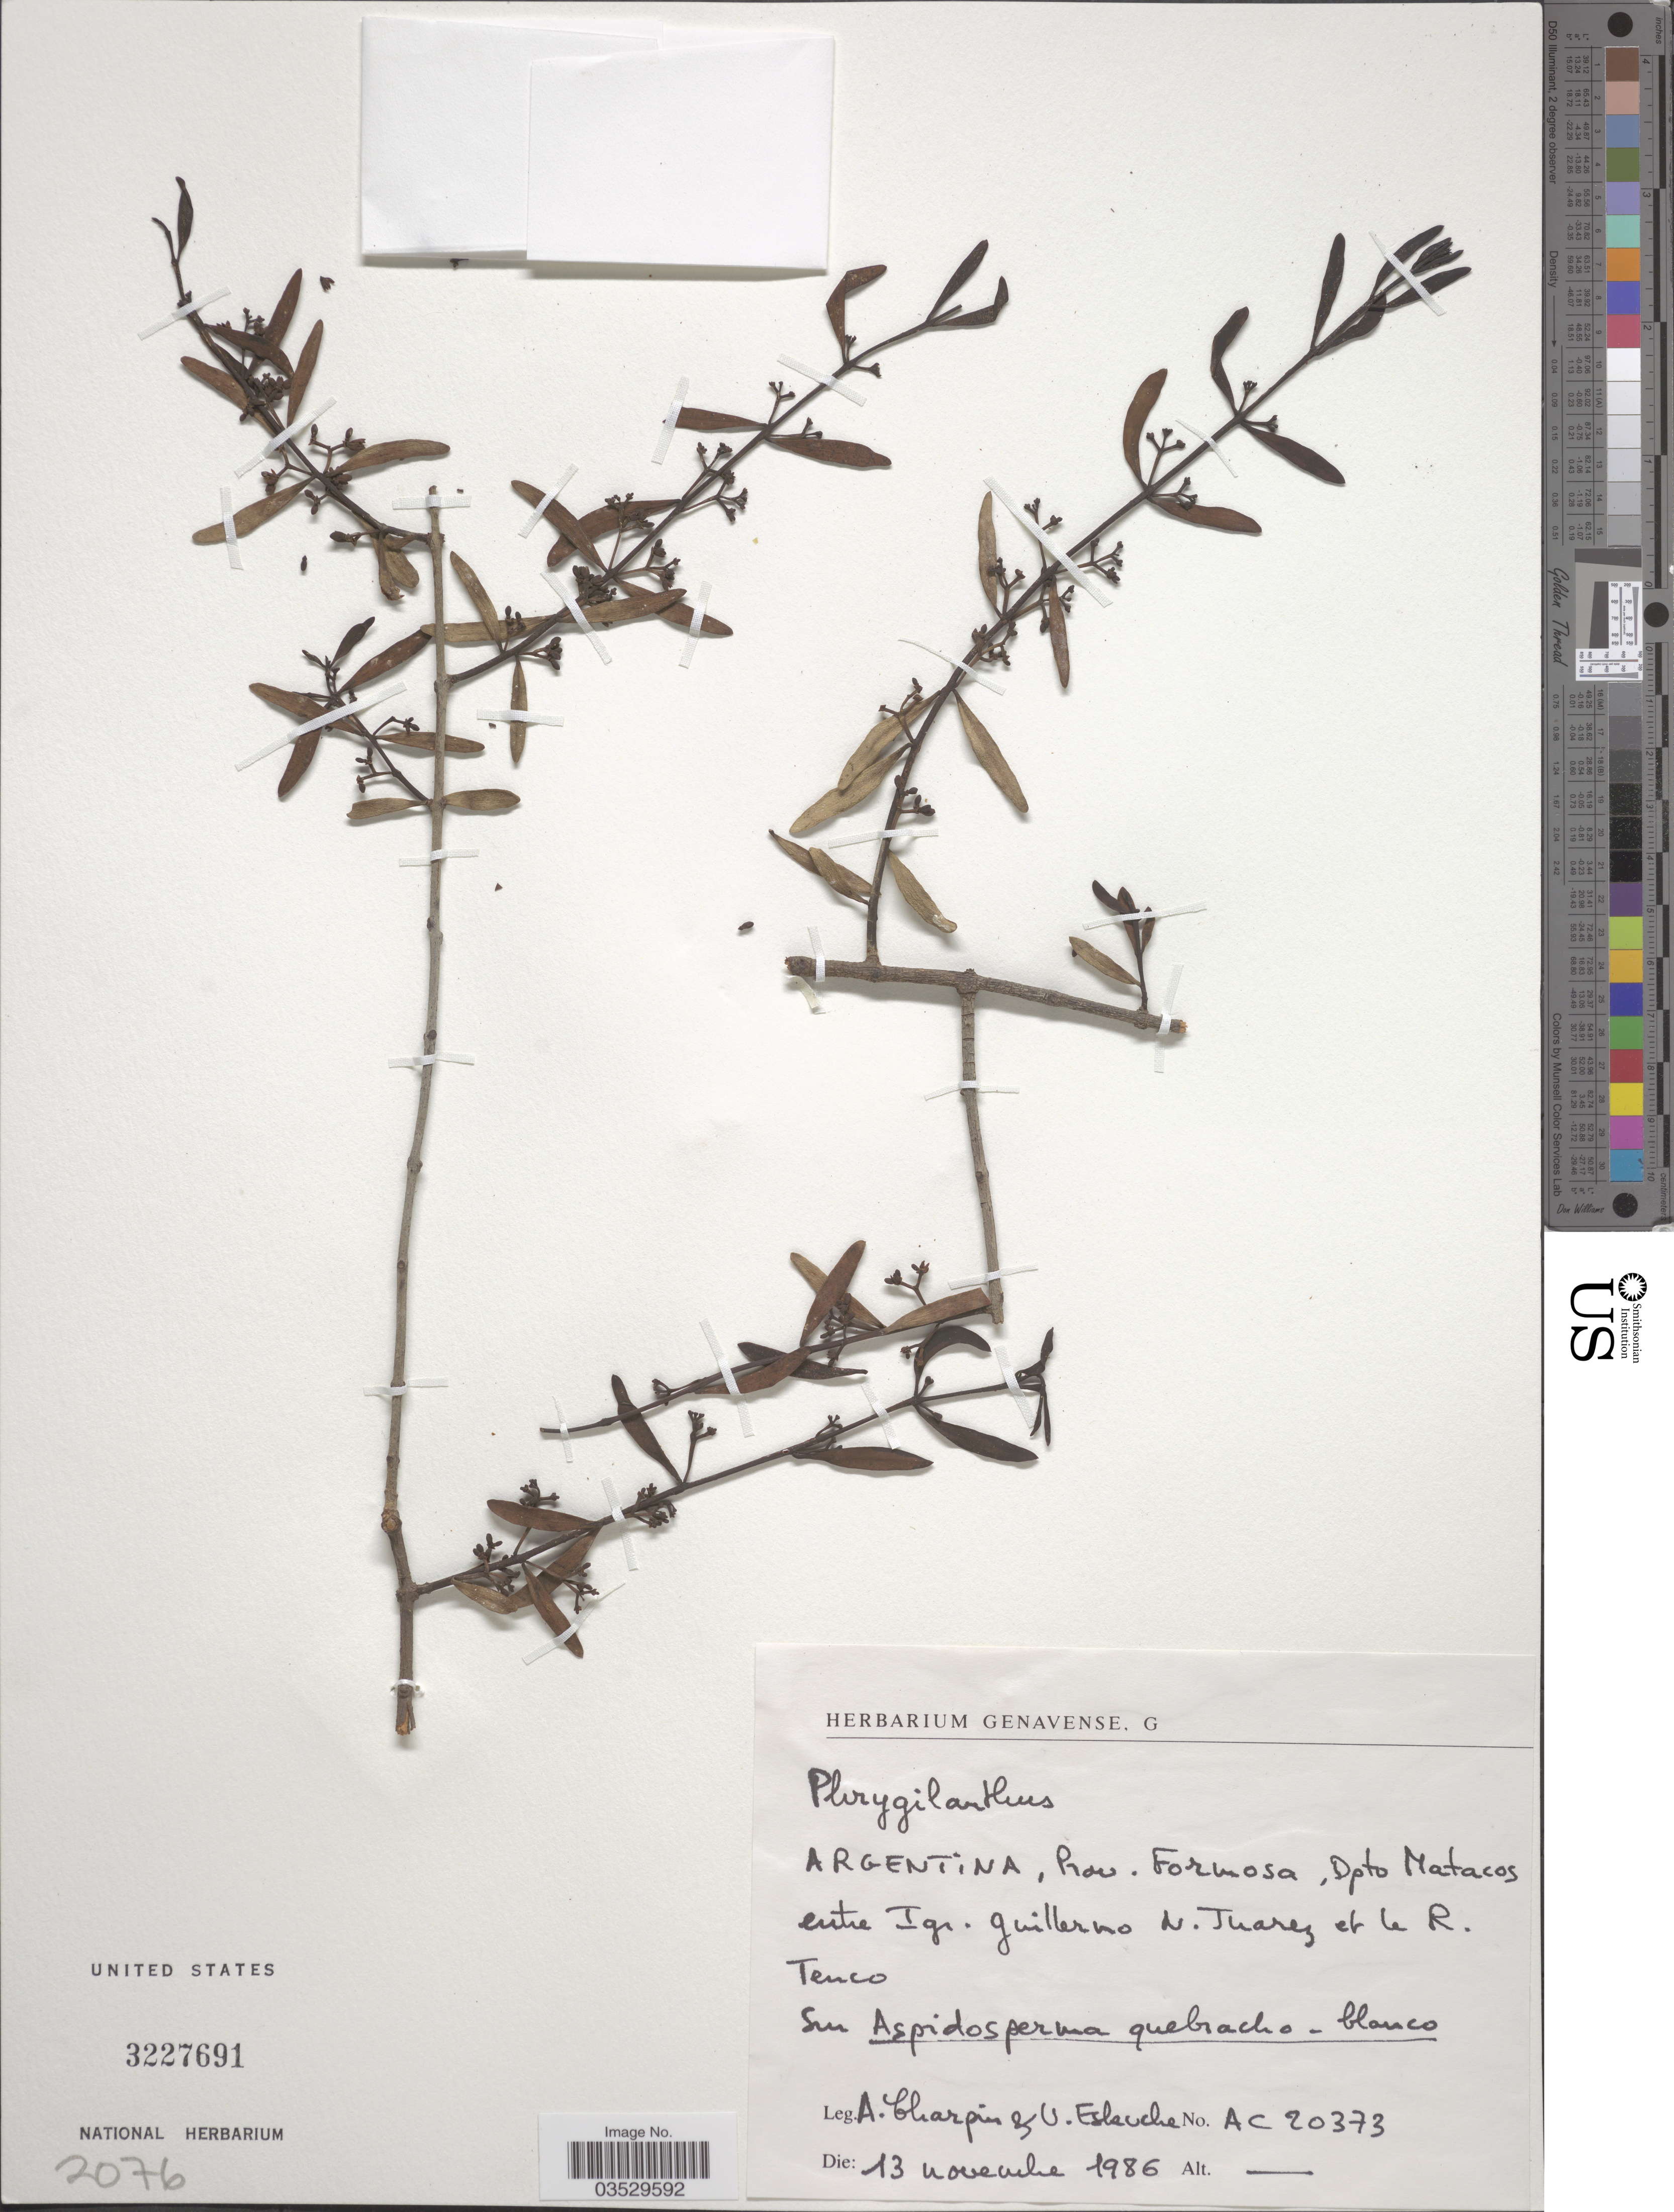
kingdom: Plantae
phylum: Tracheophyta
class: Magnoliopsida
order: Santalales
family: Loranthaceae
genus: Struthanthus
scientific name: Struthanthus uraguensis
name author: G. Don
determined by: Caraballo-Ortiz, Marcos A., (MISS), University of Mississippi (UNITED STATES)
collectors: A. Charpin & U. Esleuche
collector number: AC 20373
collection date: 1986-11-13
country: Argentina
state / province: Formosa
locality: Dpto. Matacos entre Igr. Guillermo N. Juarez et le R. Teuco.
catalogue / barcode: US 3227691